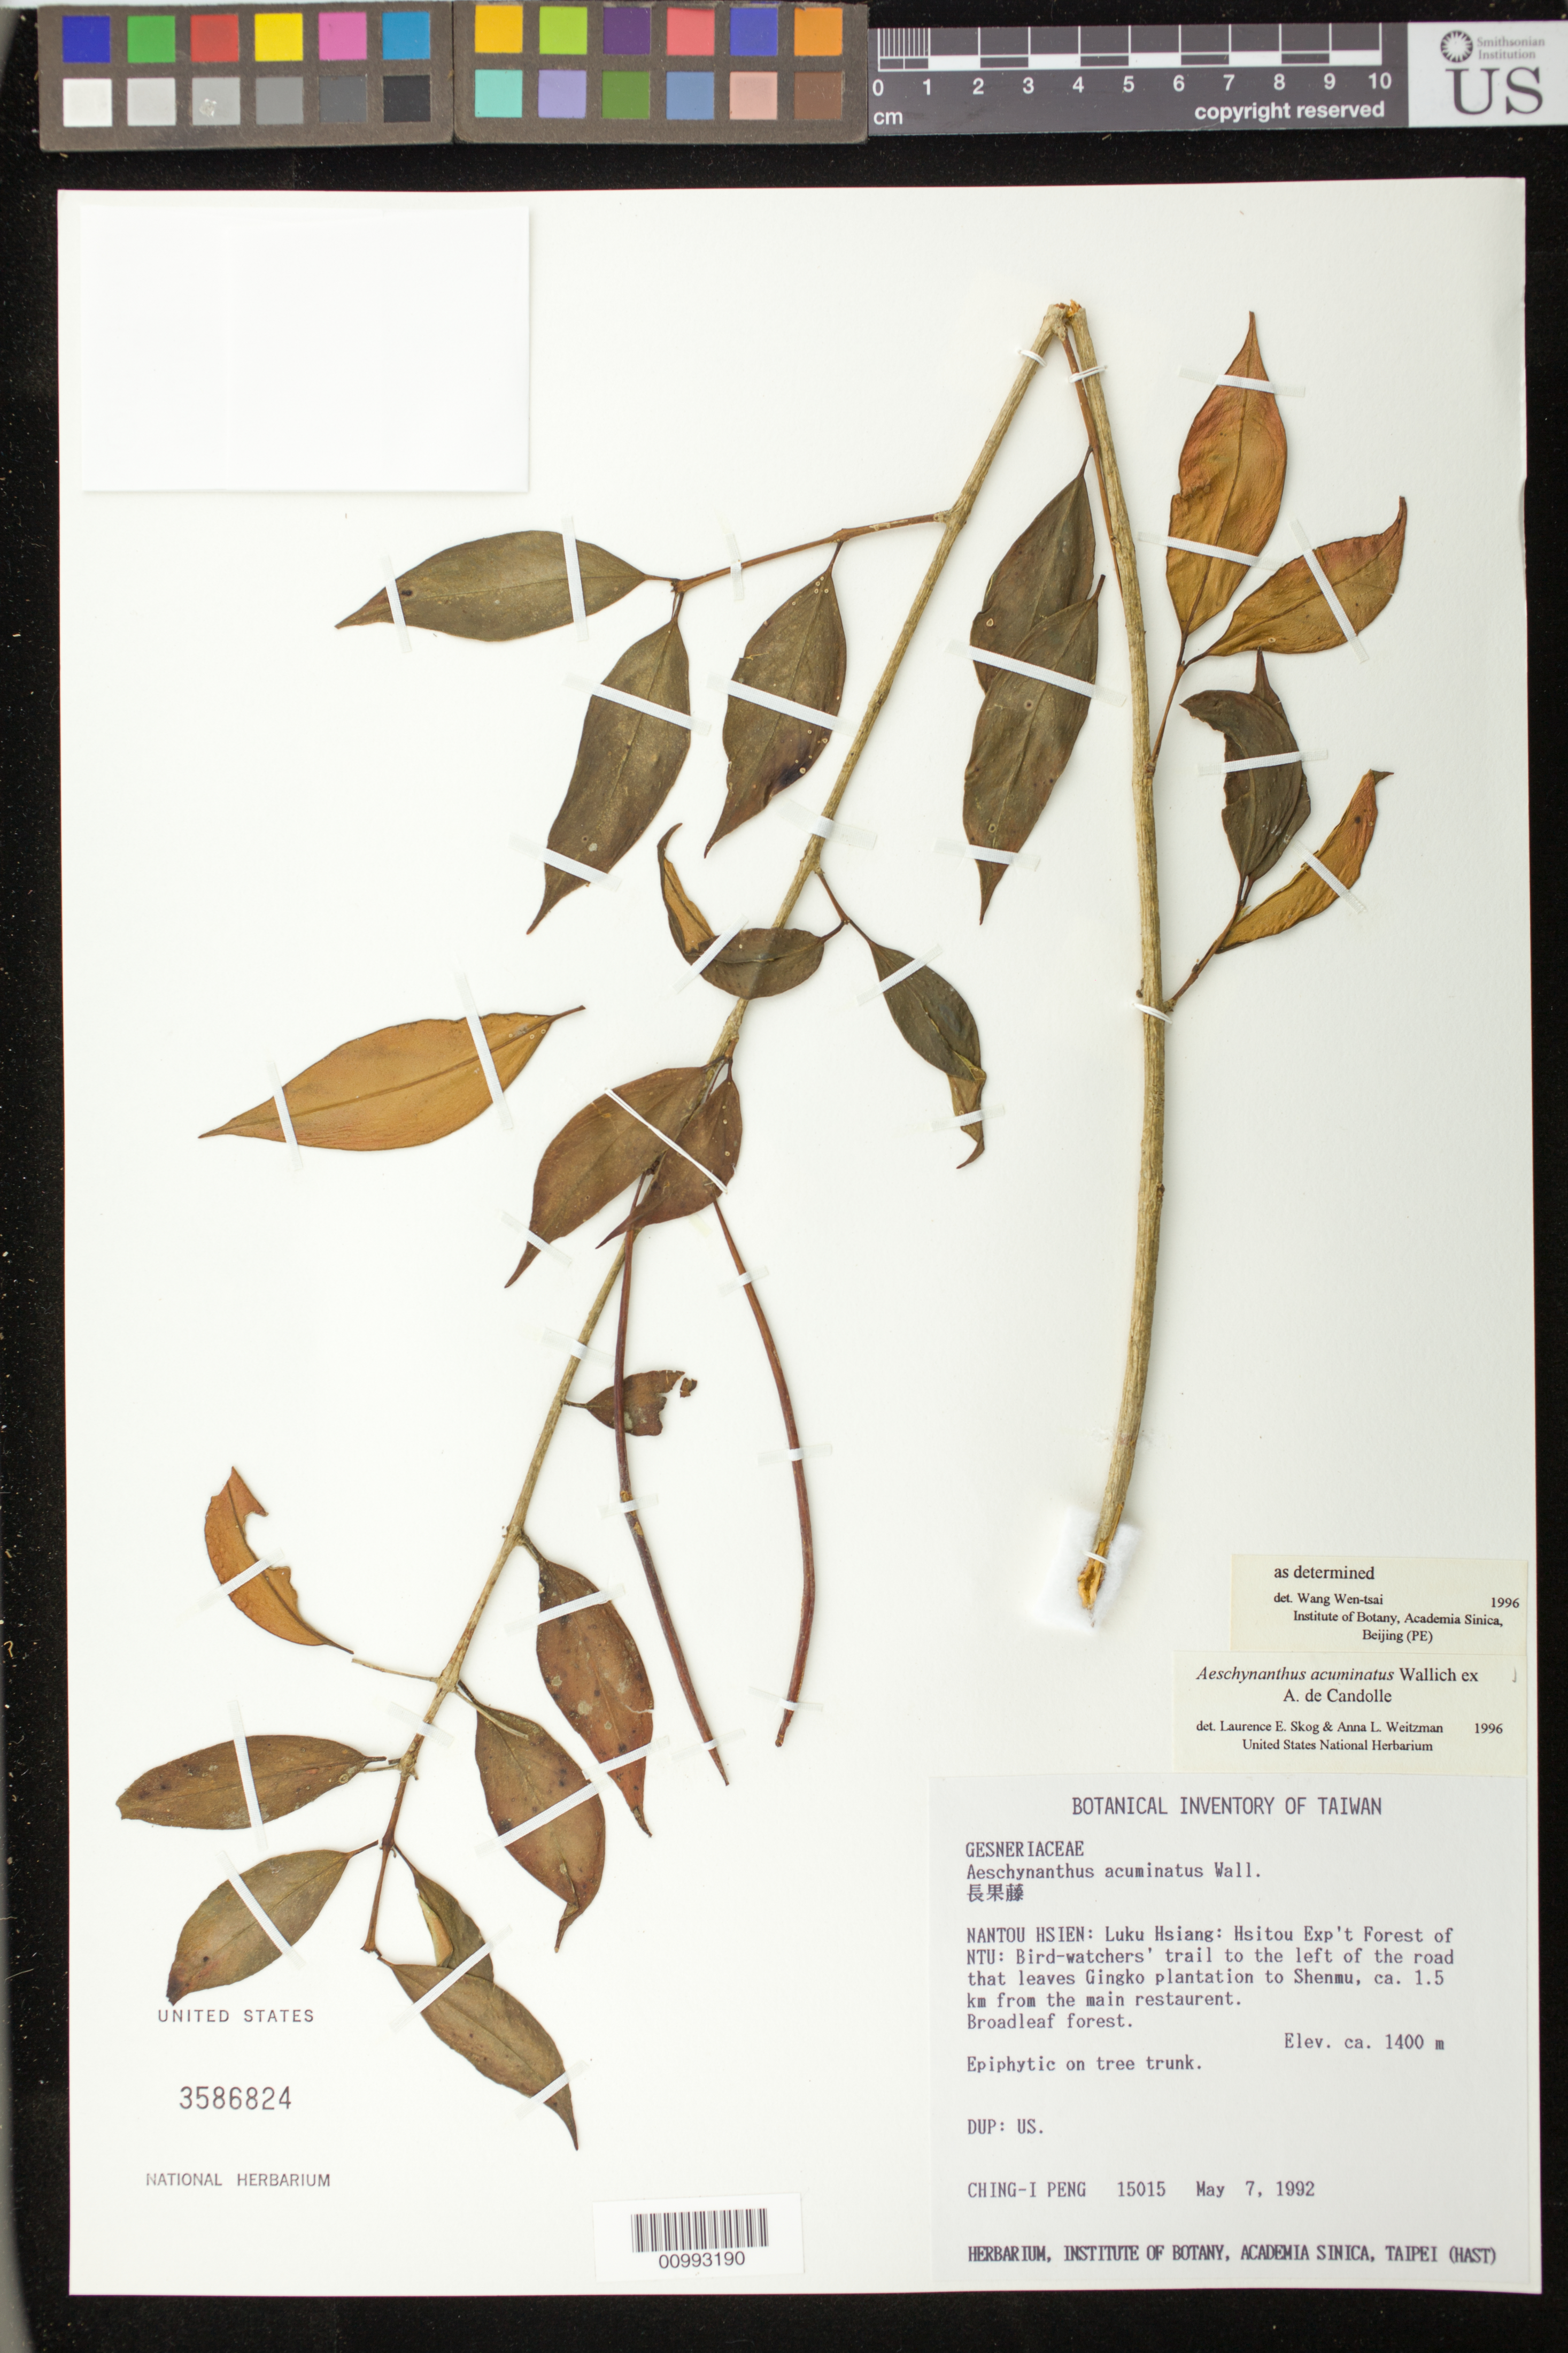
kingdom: Plantae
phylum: Tracheophyta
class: Magnoliopsida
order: Lamiales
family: Gesneriaceae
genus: Aeschynanthus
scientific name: Aeschynanthus acuminatus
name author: Wall. ex A. DC.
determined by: Skog, L. E.; Weitzman, A. L.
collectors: C.-I Peng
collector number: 15015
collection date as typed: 07 May 1992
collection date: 1992-05-07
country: Taiwan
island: Taiwan [Formosa]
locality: Nantou Hsien: Luku Hsiang, Hsitou Exp't Forest of NTU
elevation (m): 1400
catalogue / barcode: US 3586824